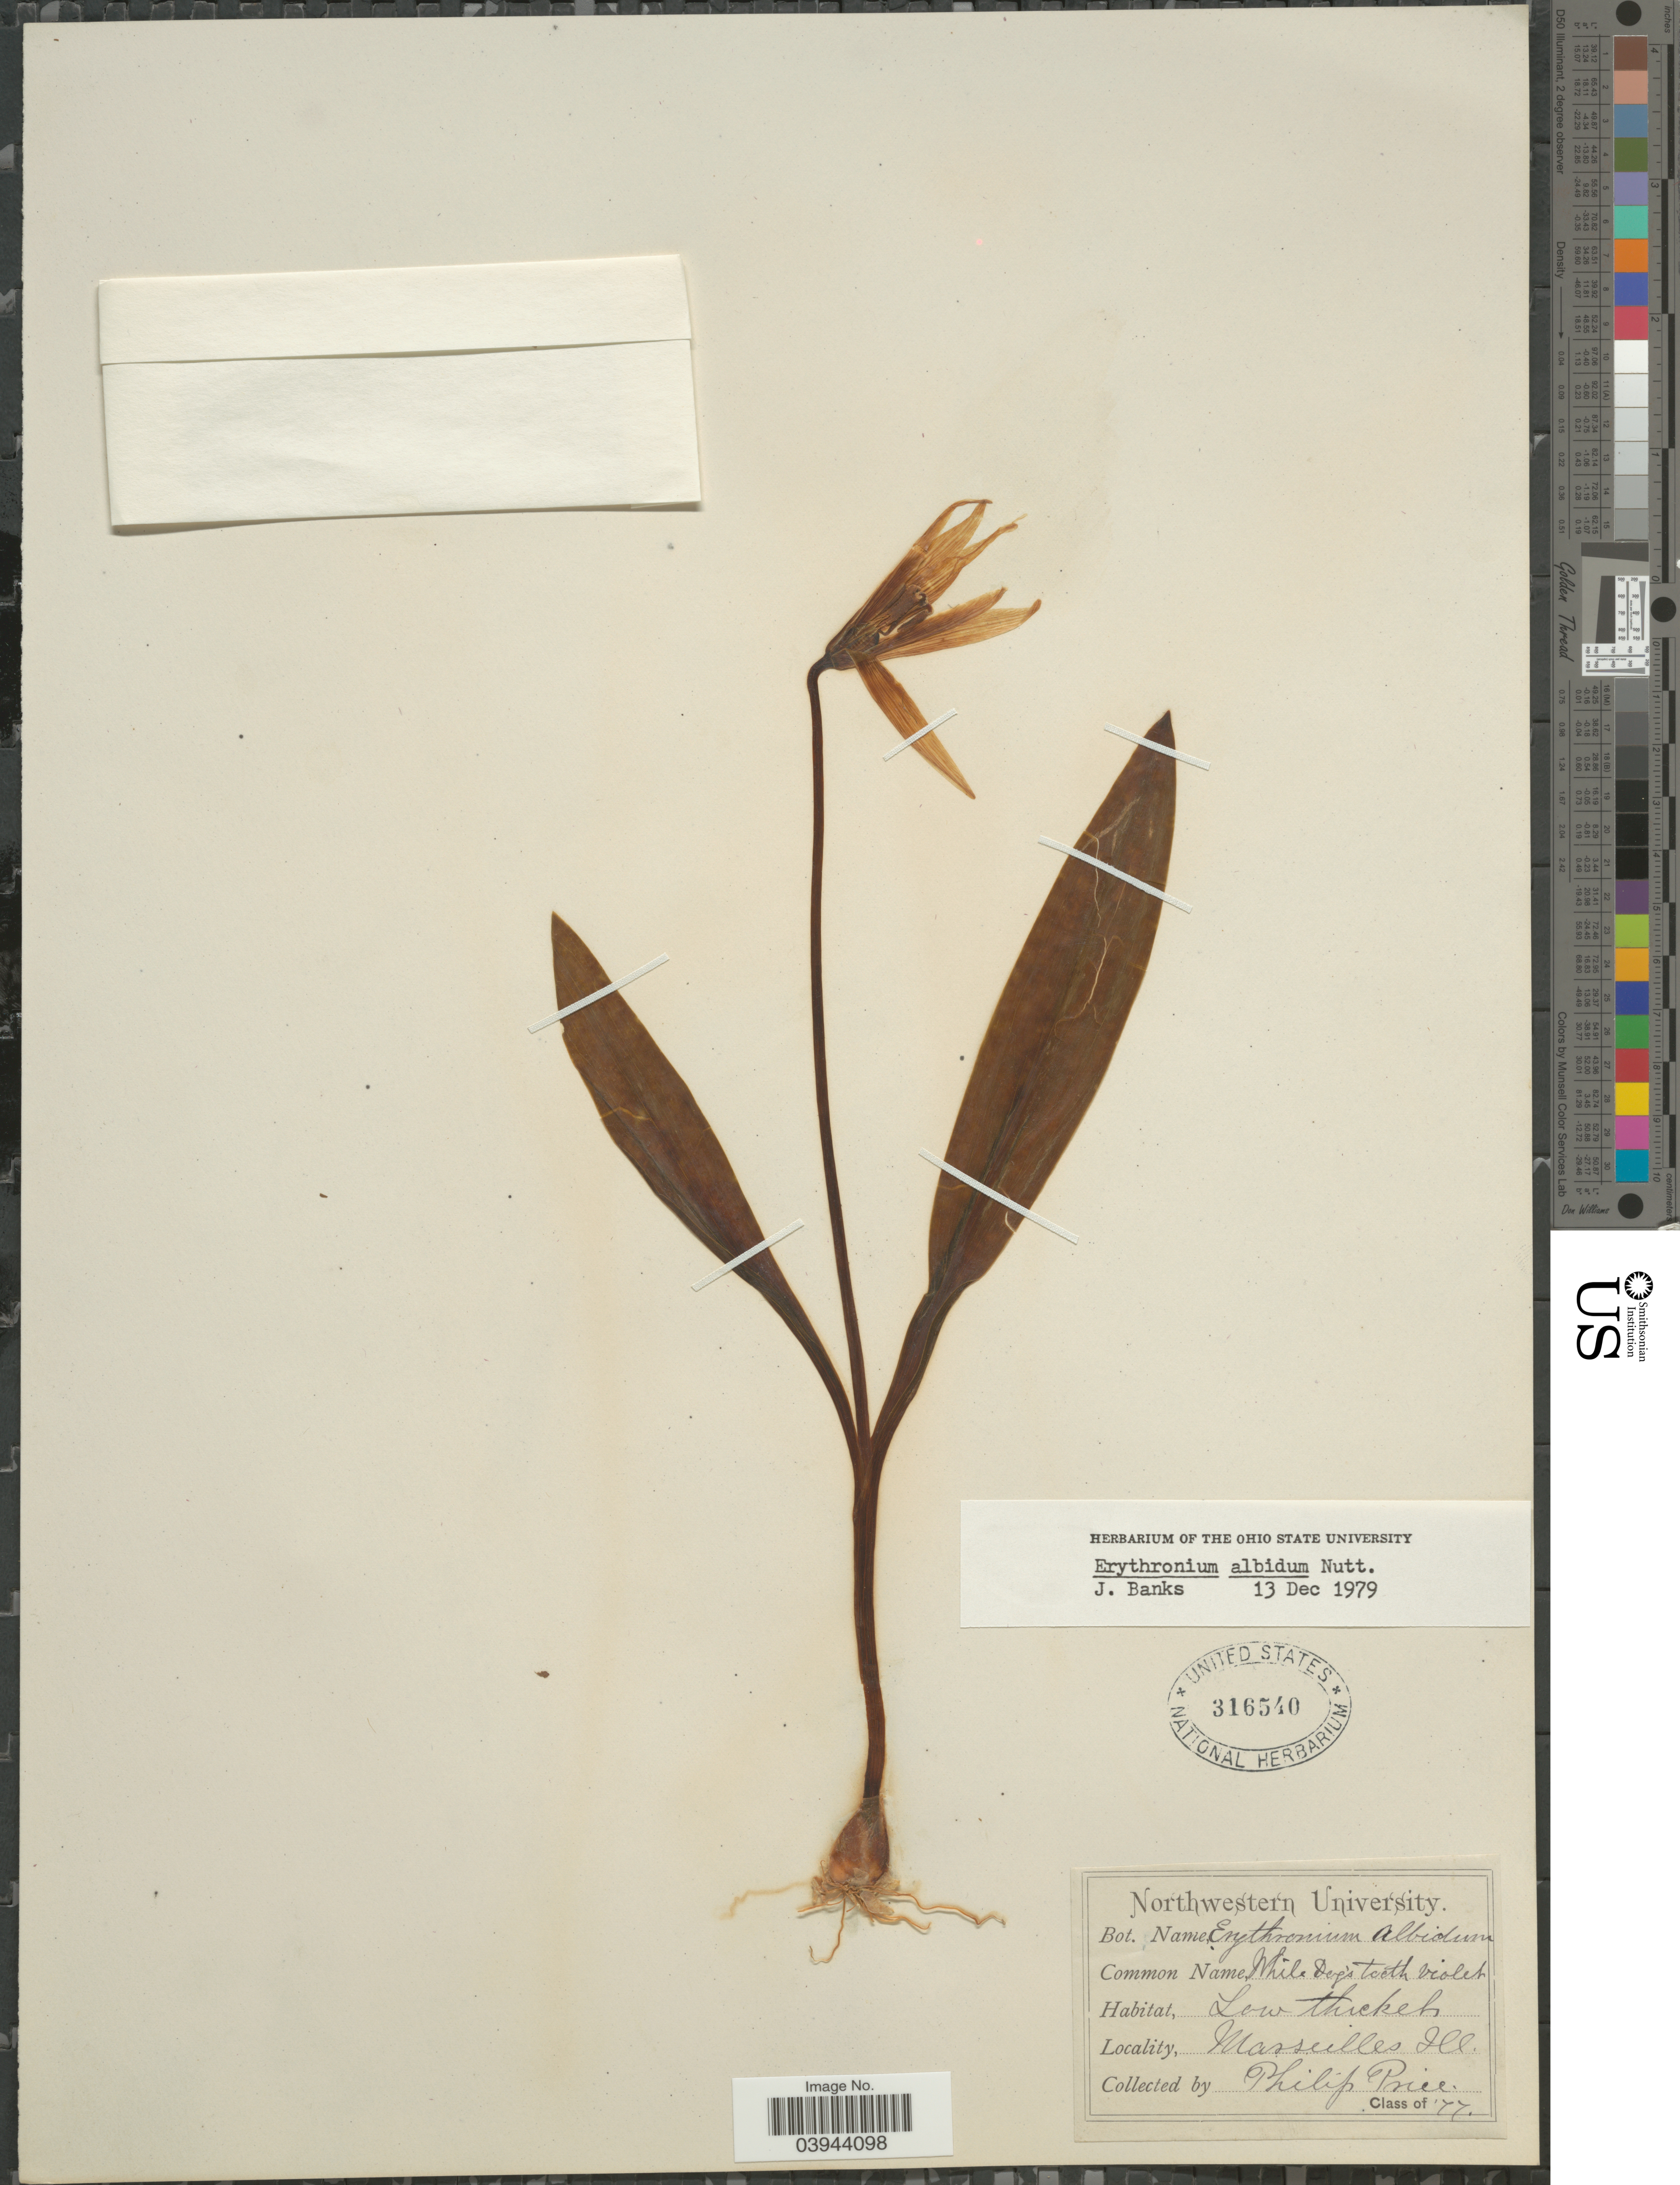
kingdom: Plantae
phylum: Tracheophyta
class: Liliopsida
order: Liliales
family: Liliaceae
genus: Erythronium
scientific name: Erythronium albidum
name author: Nutt.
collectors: P. Price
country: United States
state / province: Illinois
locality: Marseilles.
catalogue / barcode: US 316540